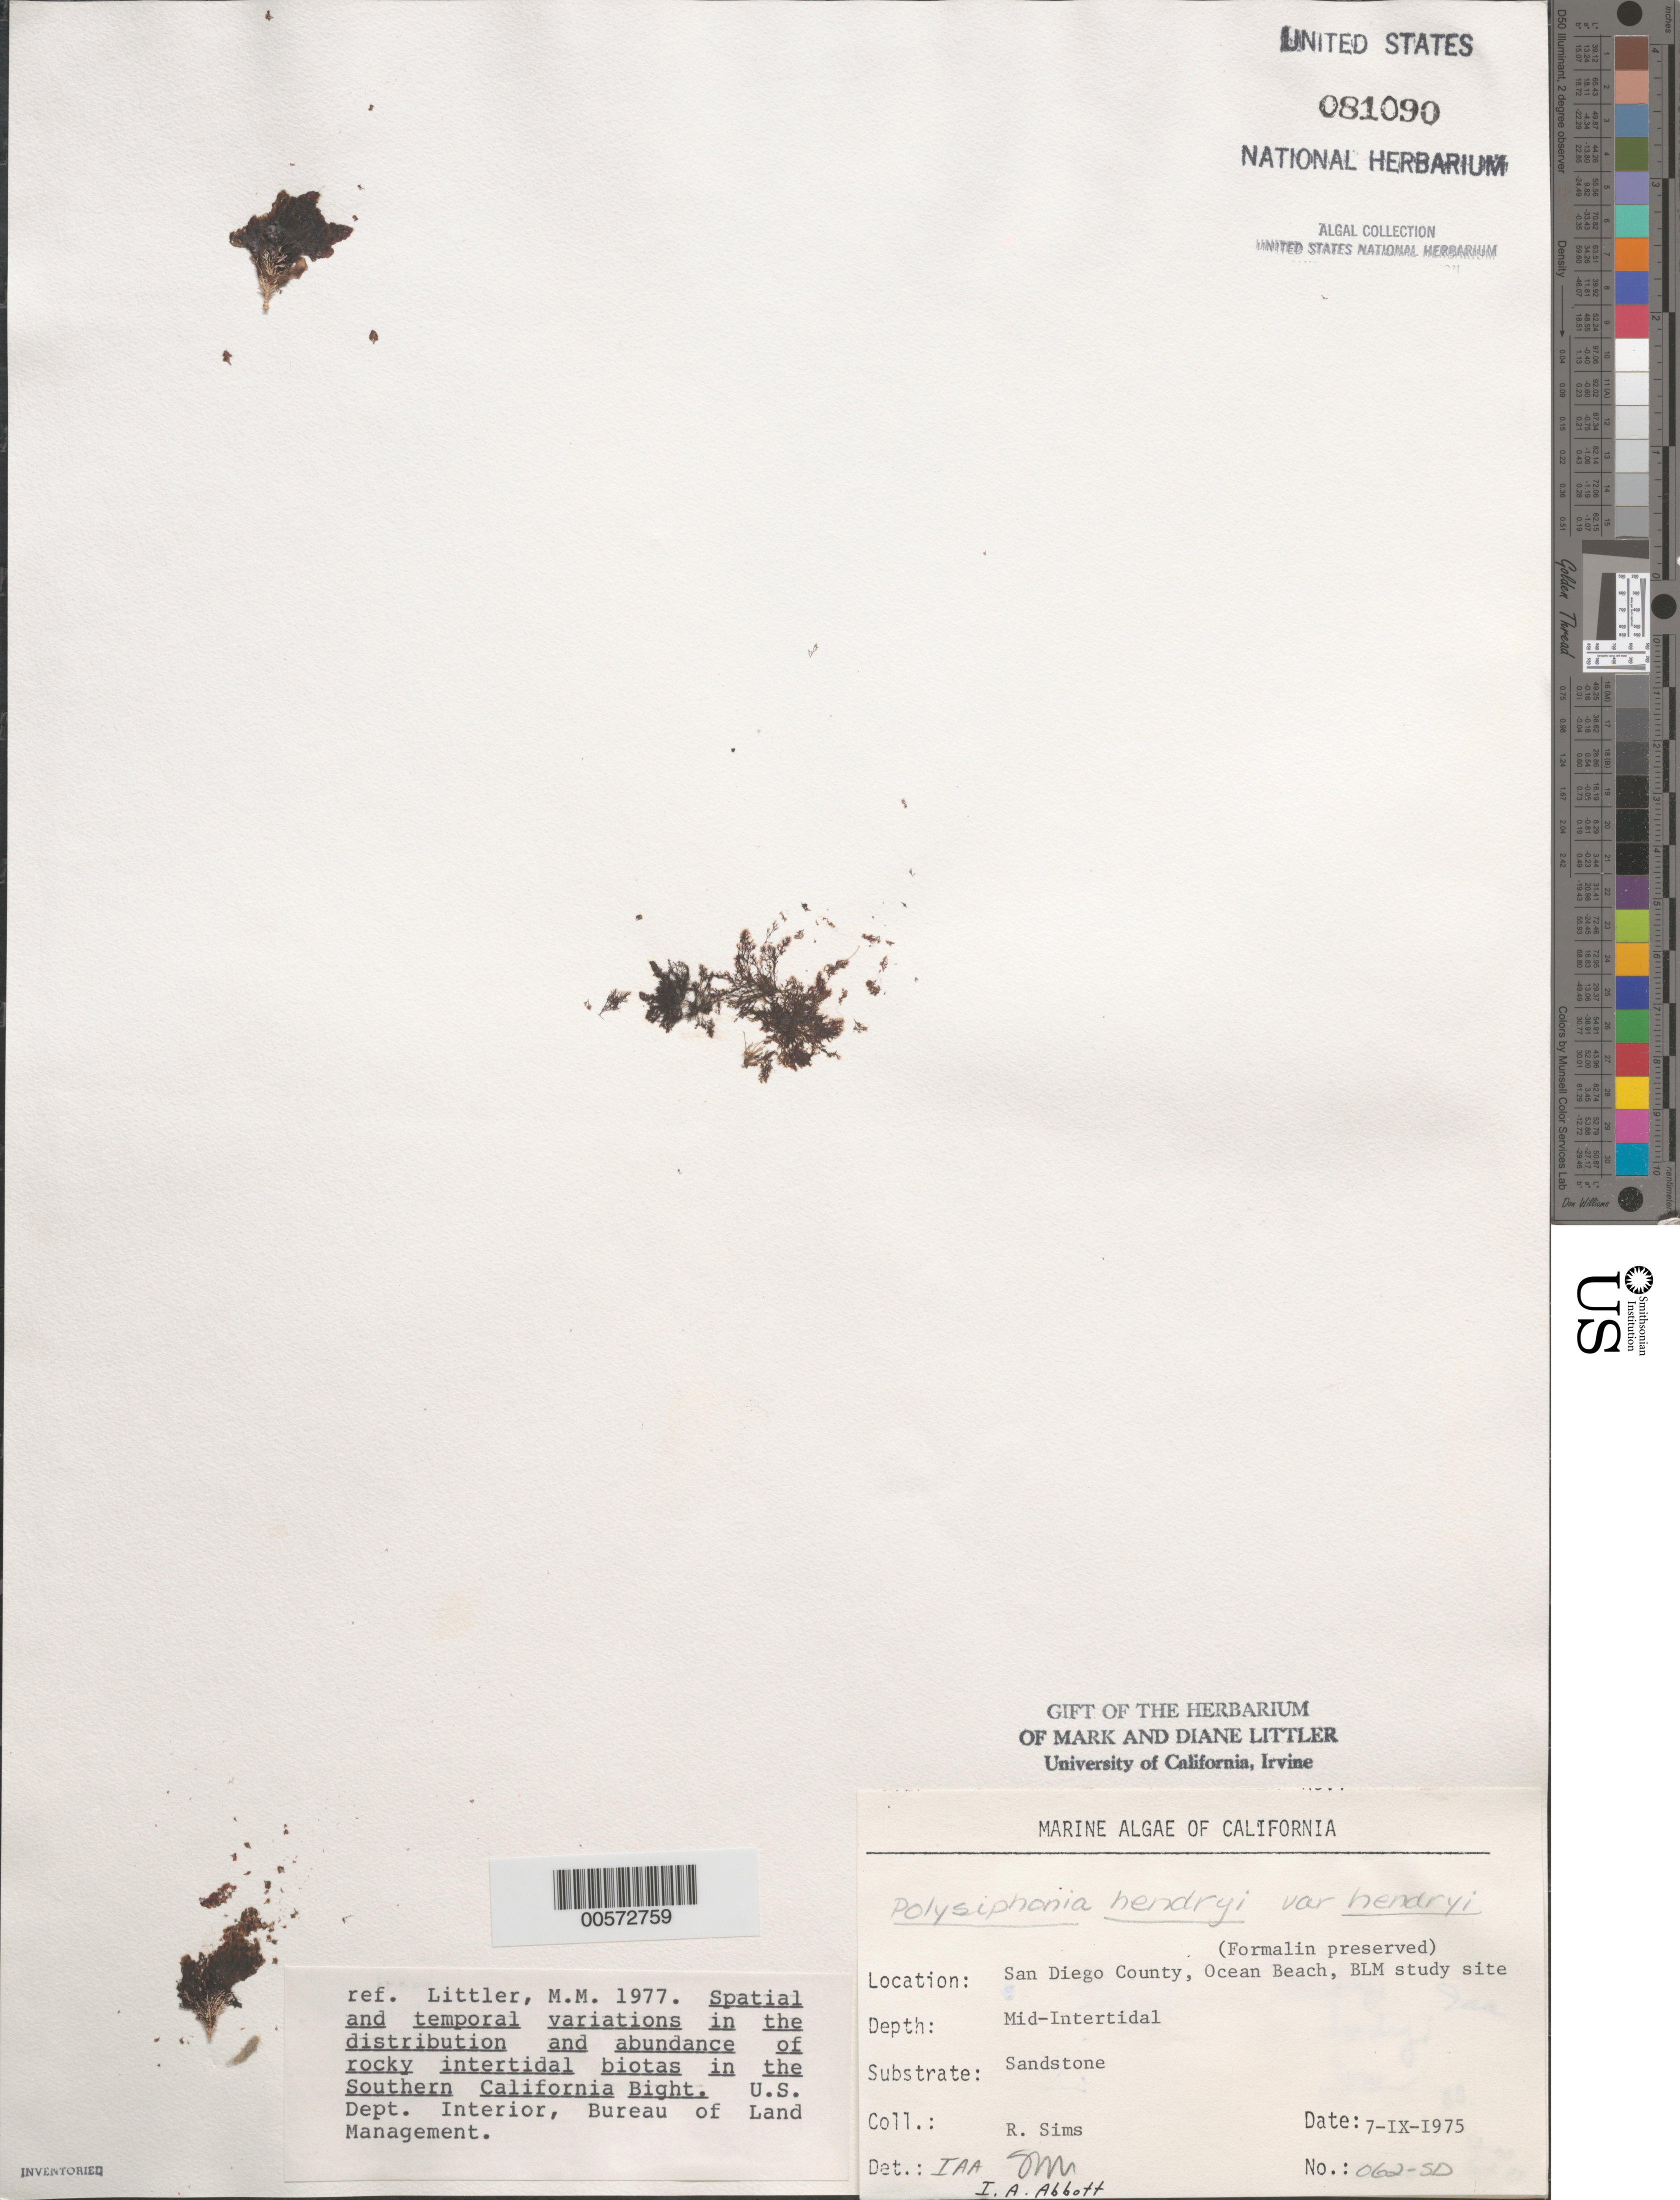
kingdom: Plantae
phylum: Rhodophyta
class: Florideophyceae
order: Ceramiales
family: Rhodomelaceae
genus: Vertebrata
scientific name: Vertebrata hendryi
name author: (N.L. Gardner) Savoie & G.W. Saunders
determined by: Algae name updating Project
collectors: R. H. Sims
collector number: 062-SD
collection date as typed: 07 Sep 1975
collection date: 1975-09-07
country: United States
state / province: California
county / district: San Diego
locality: Ocean Beach, end of Del Monte Street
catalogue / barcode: US 81090